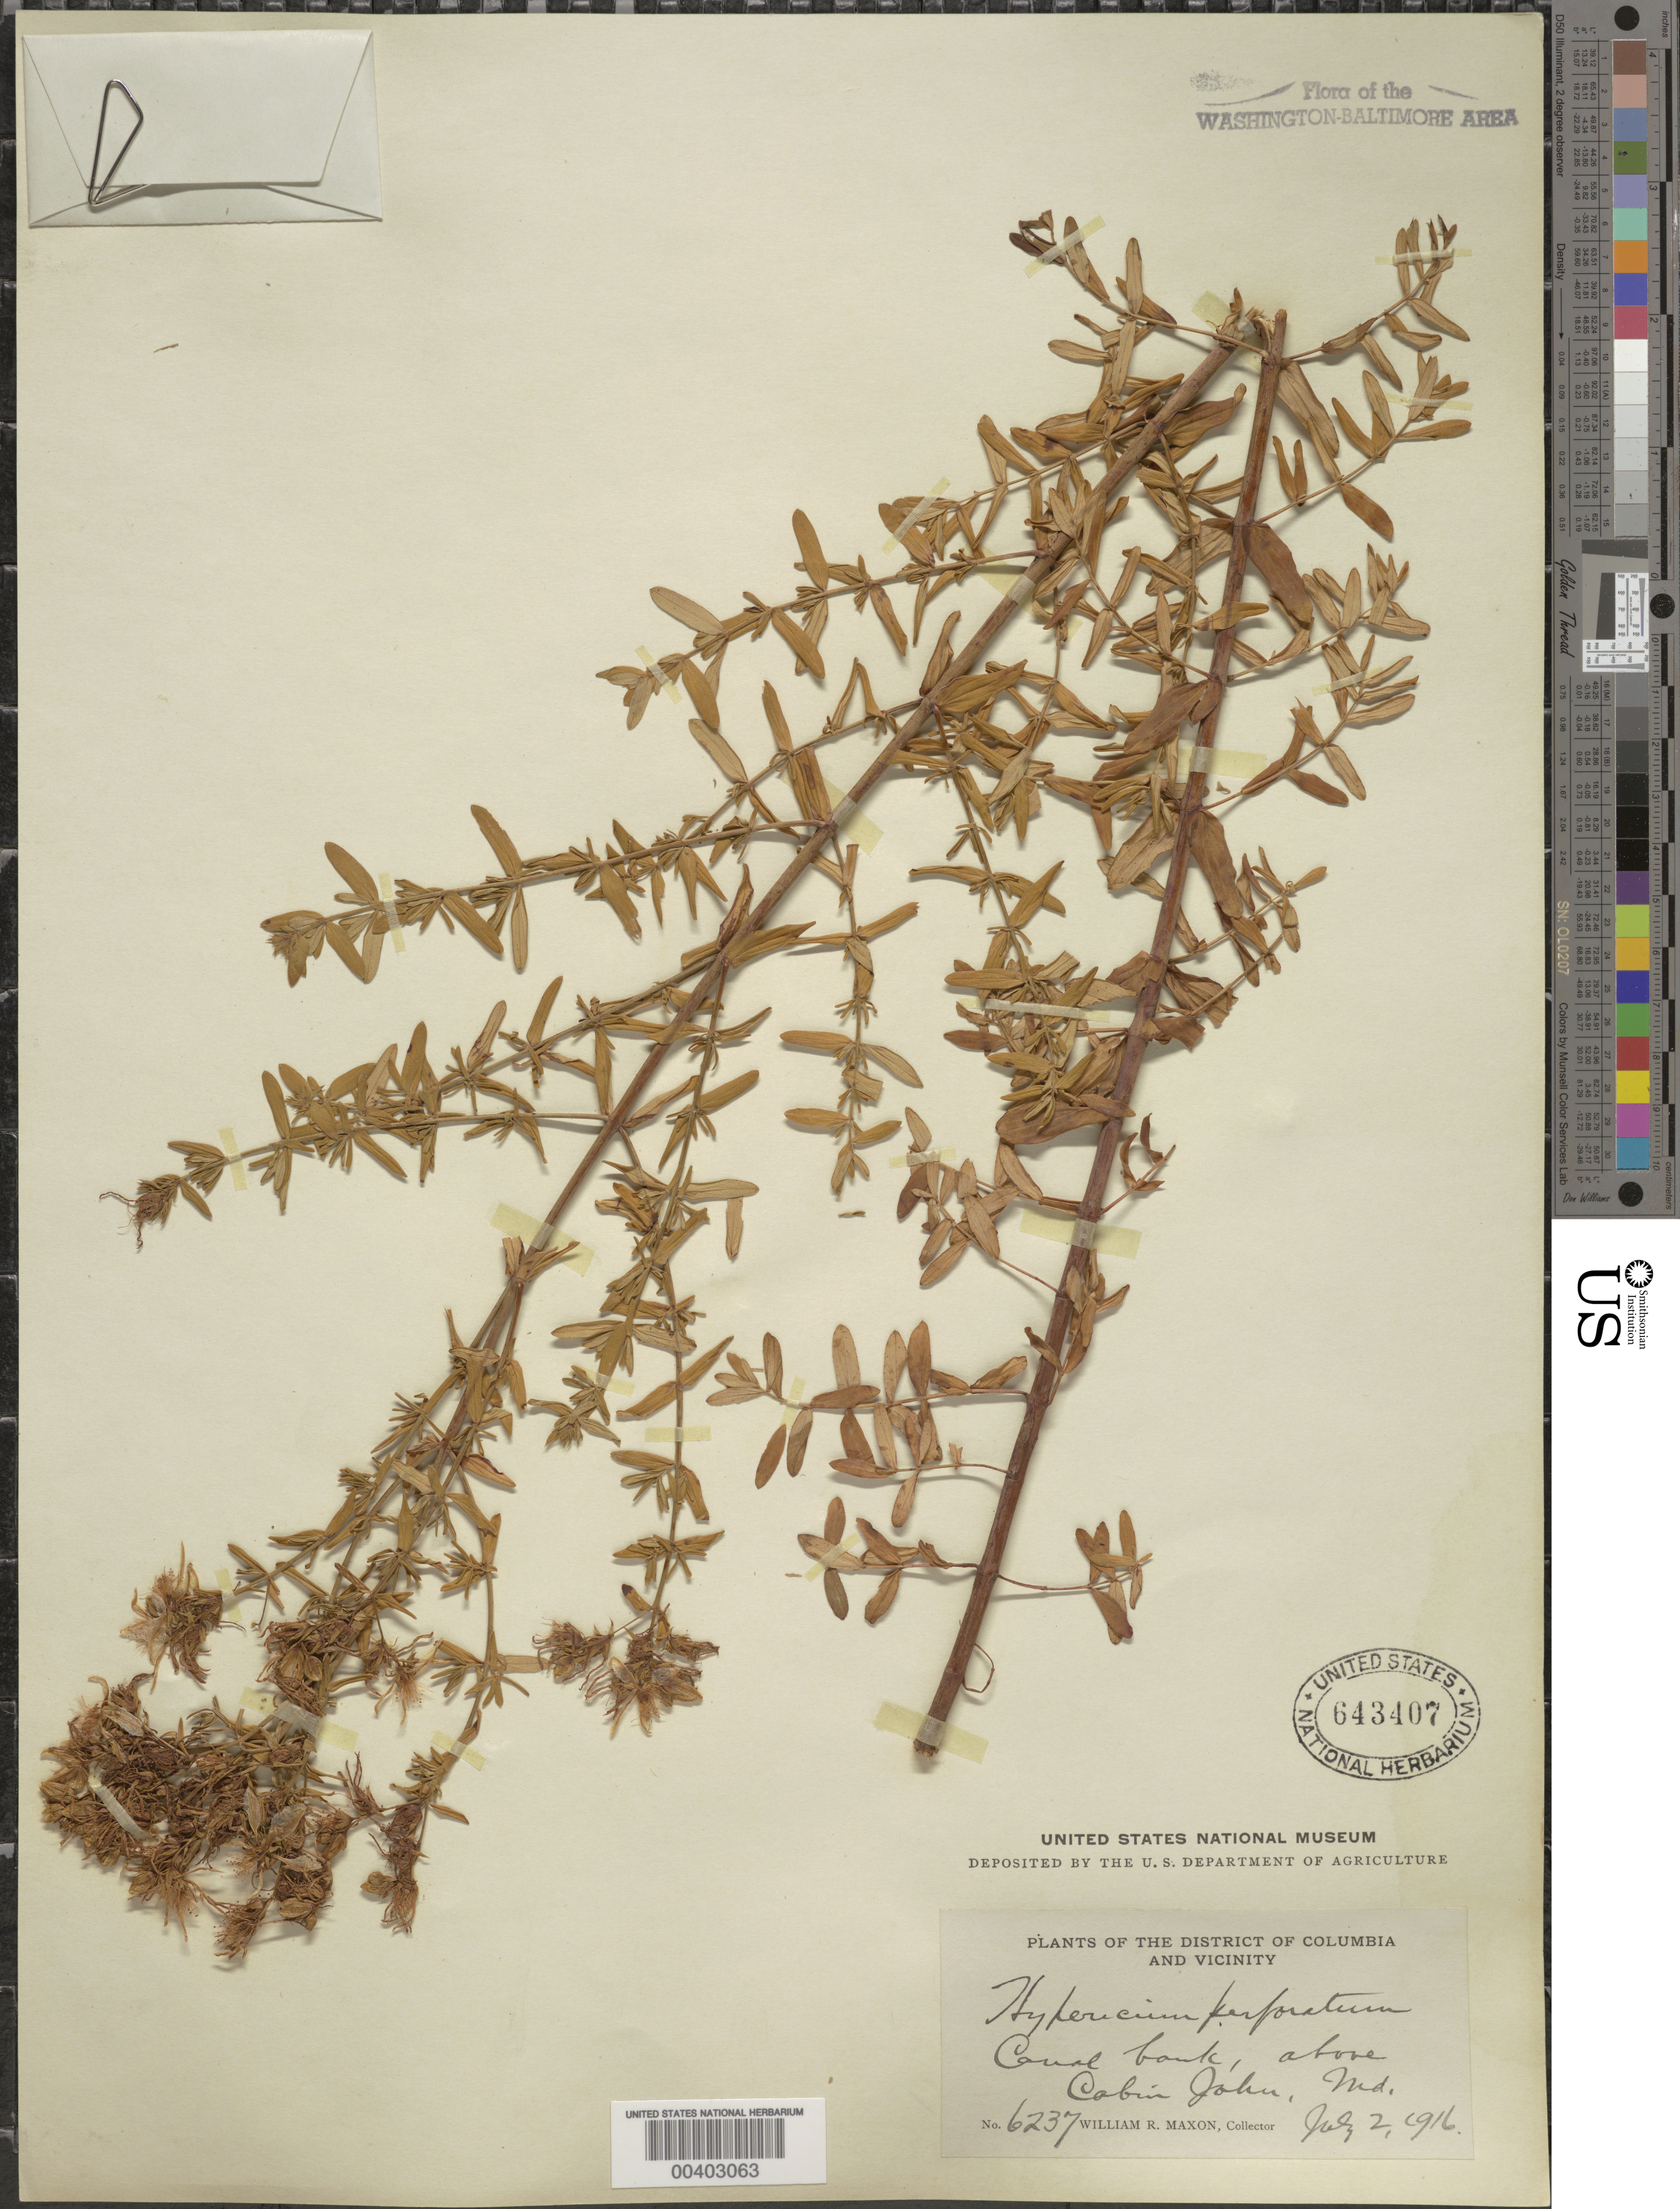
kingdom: Plantae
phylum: Tracheophyta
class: Magnoliopsida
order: Malpighiales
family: Hypericaceae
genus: Hypericum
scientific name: Hypericum perforatum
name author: L.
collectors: W. R. Maxon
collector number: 6337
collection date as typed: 02 Jul 1916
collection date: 1916-07-02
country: United States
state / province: Maryland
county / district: Montgomery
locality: C. & O. Canal, Cabin John C. & O. Canal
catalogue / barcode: US 643407